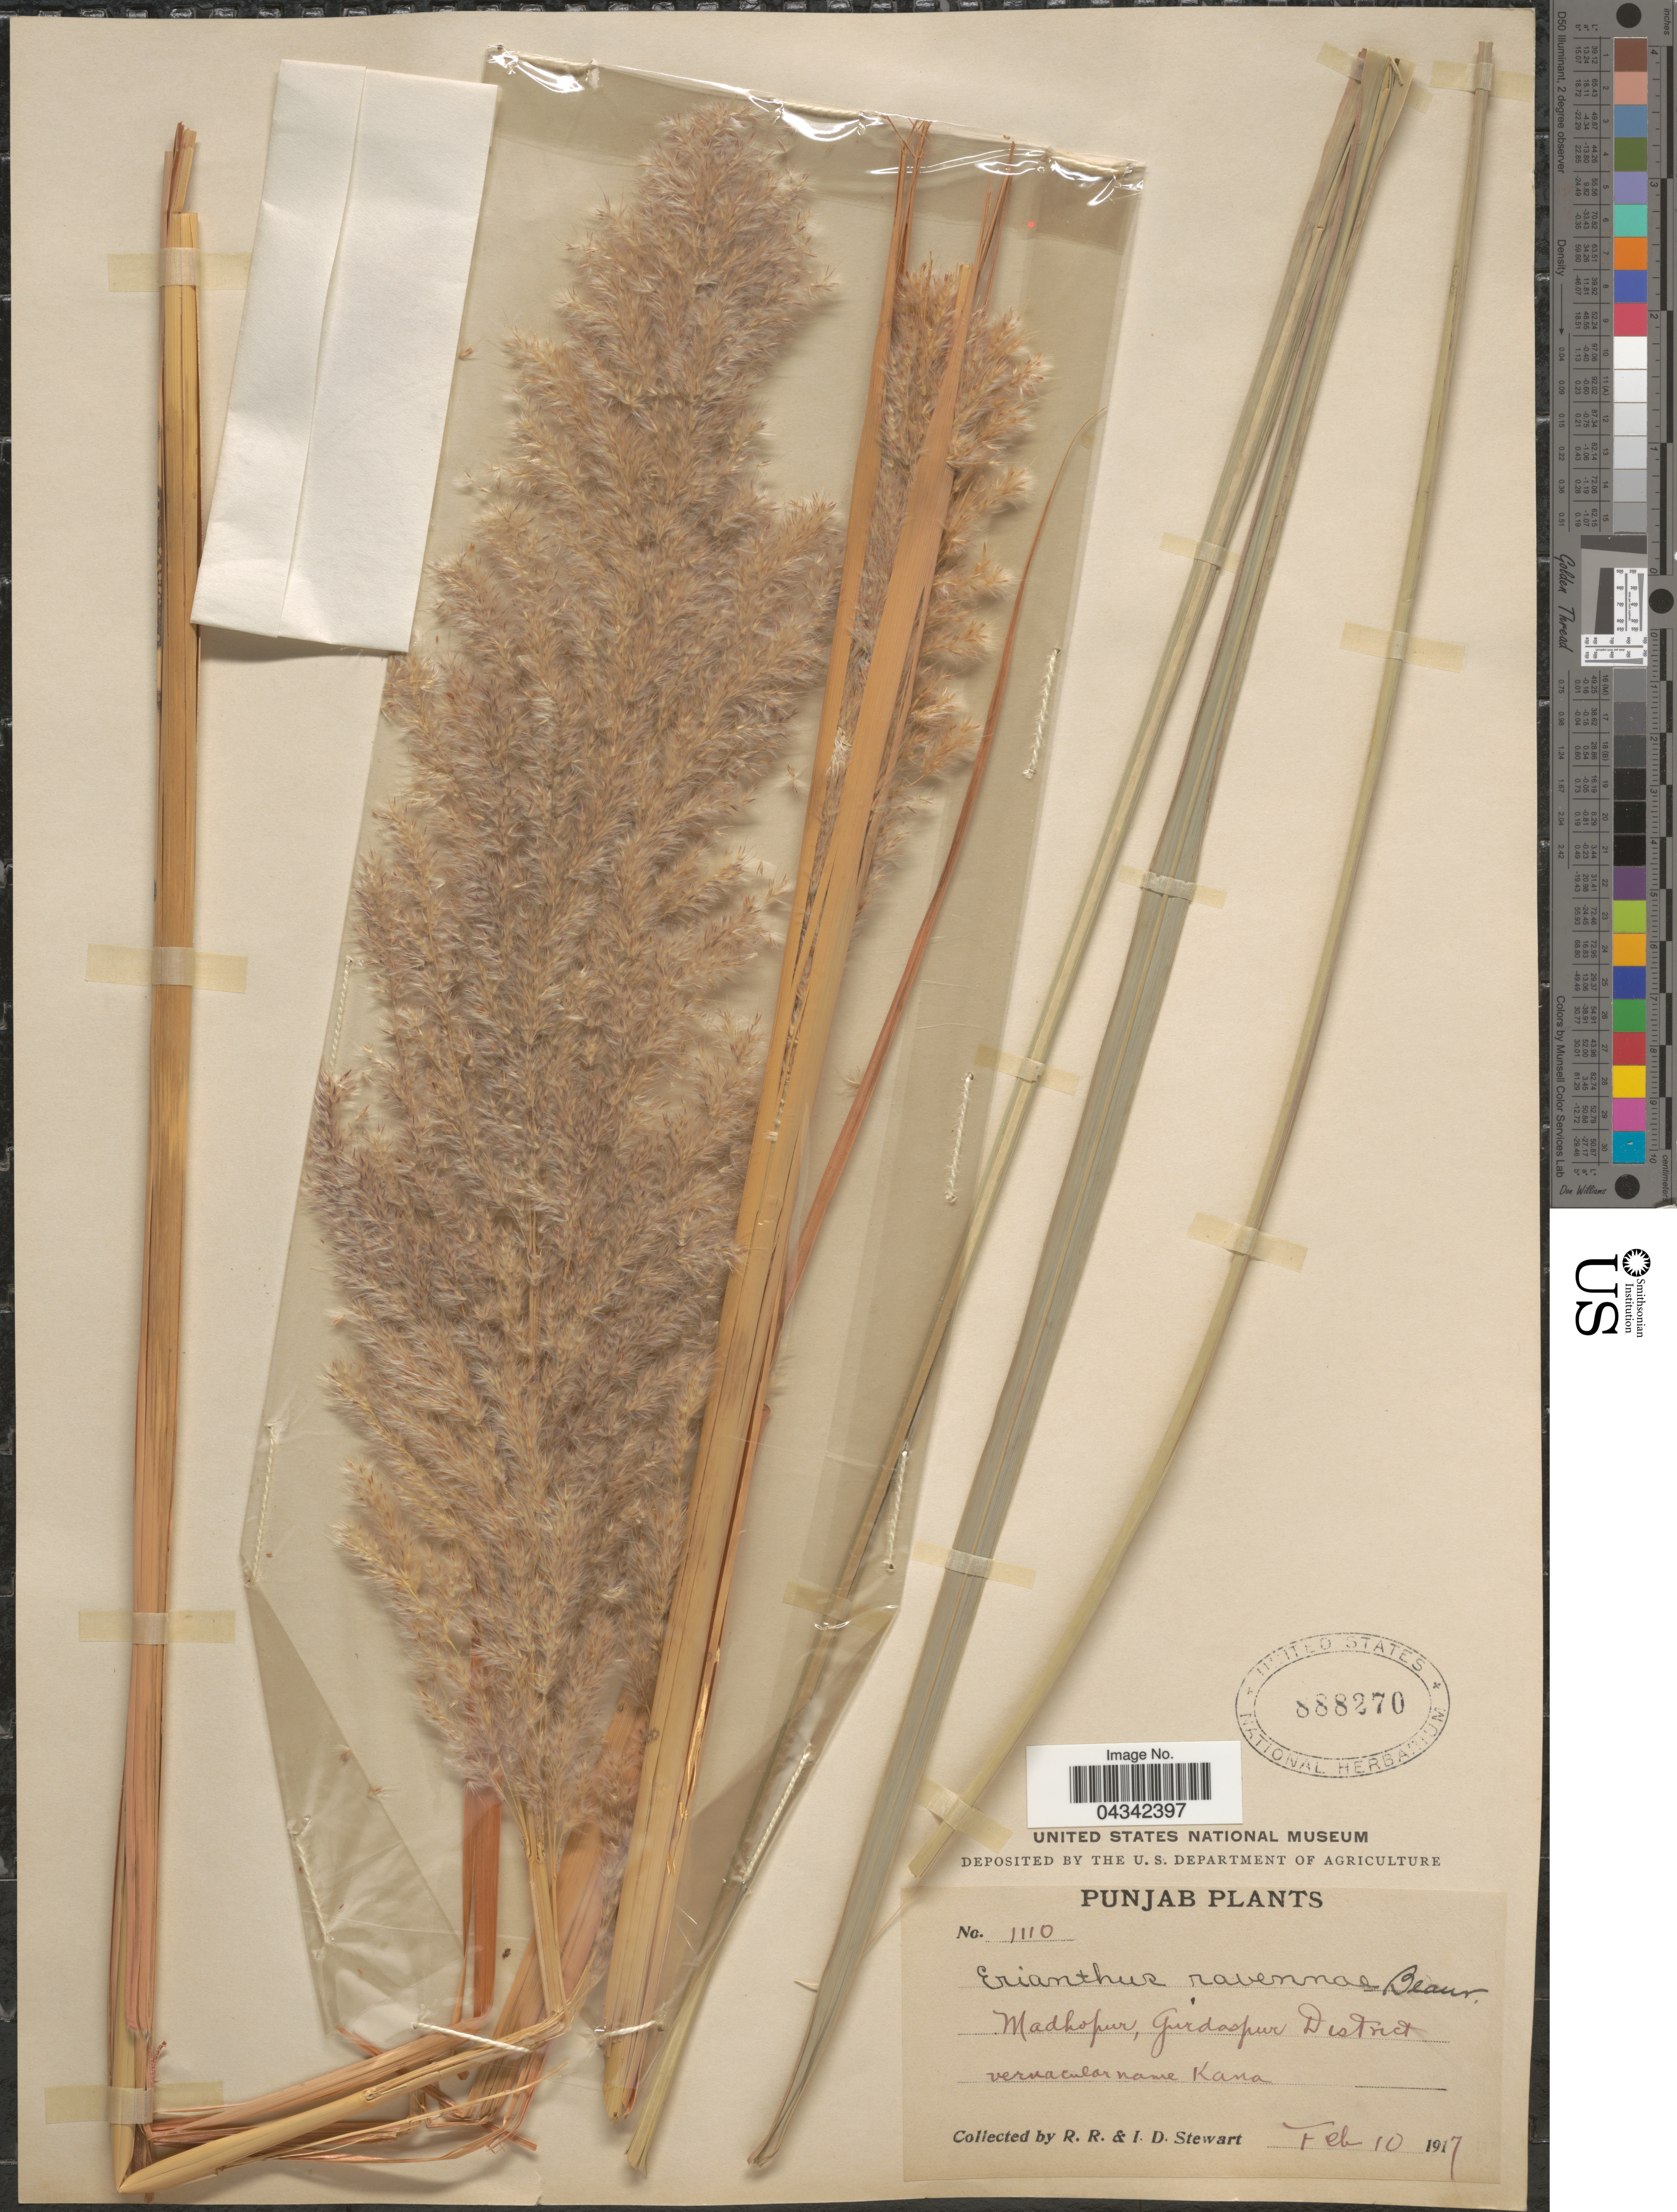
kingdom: Plantae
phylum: Tracheophyta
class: Liliopsida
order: Poales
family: Poaceae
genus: Tripidium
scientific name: Tripidium ravennae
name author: (L.) H. Scholz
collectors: R. Stewart & I. Stewart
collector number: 1110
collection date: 1917-02-10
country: India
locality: Punjab. Madhopur, Gurdaspur District.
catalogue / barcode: US 888270